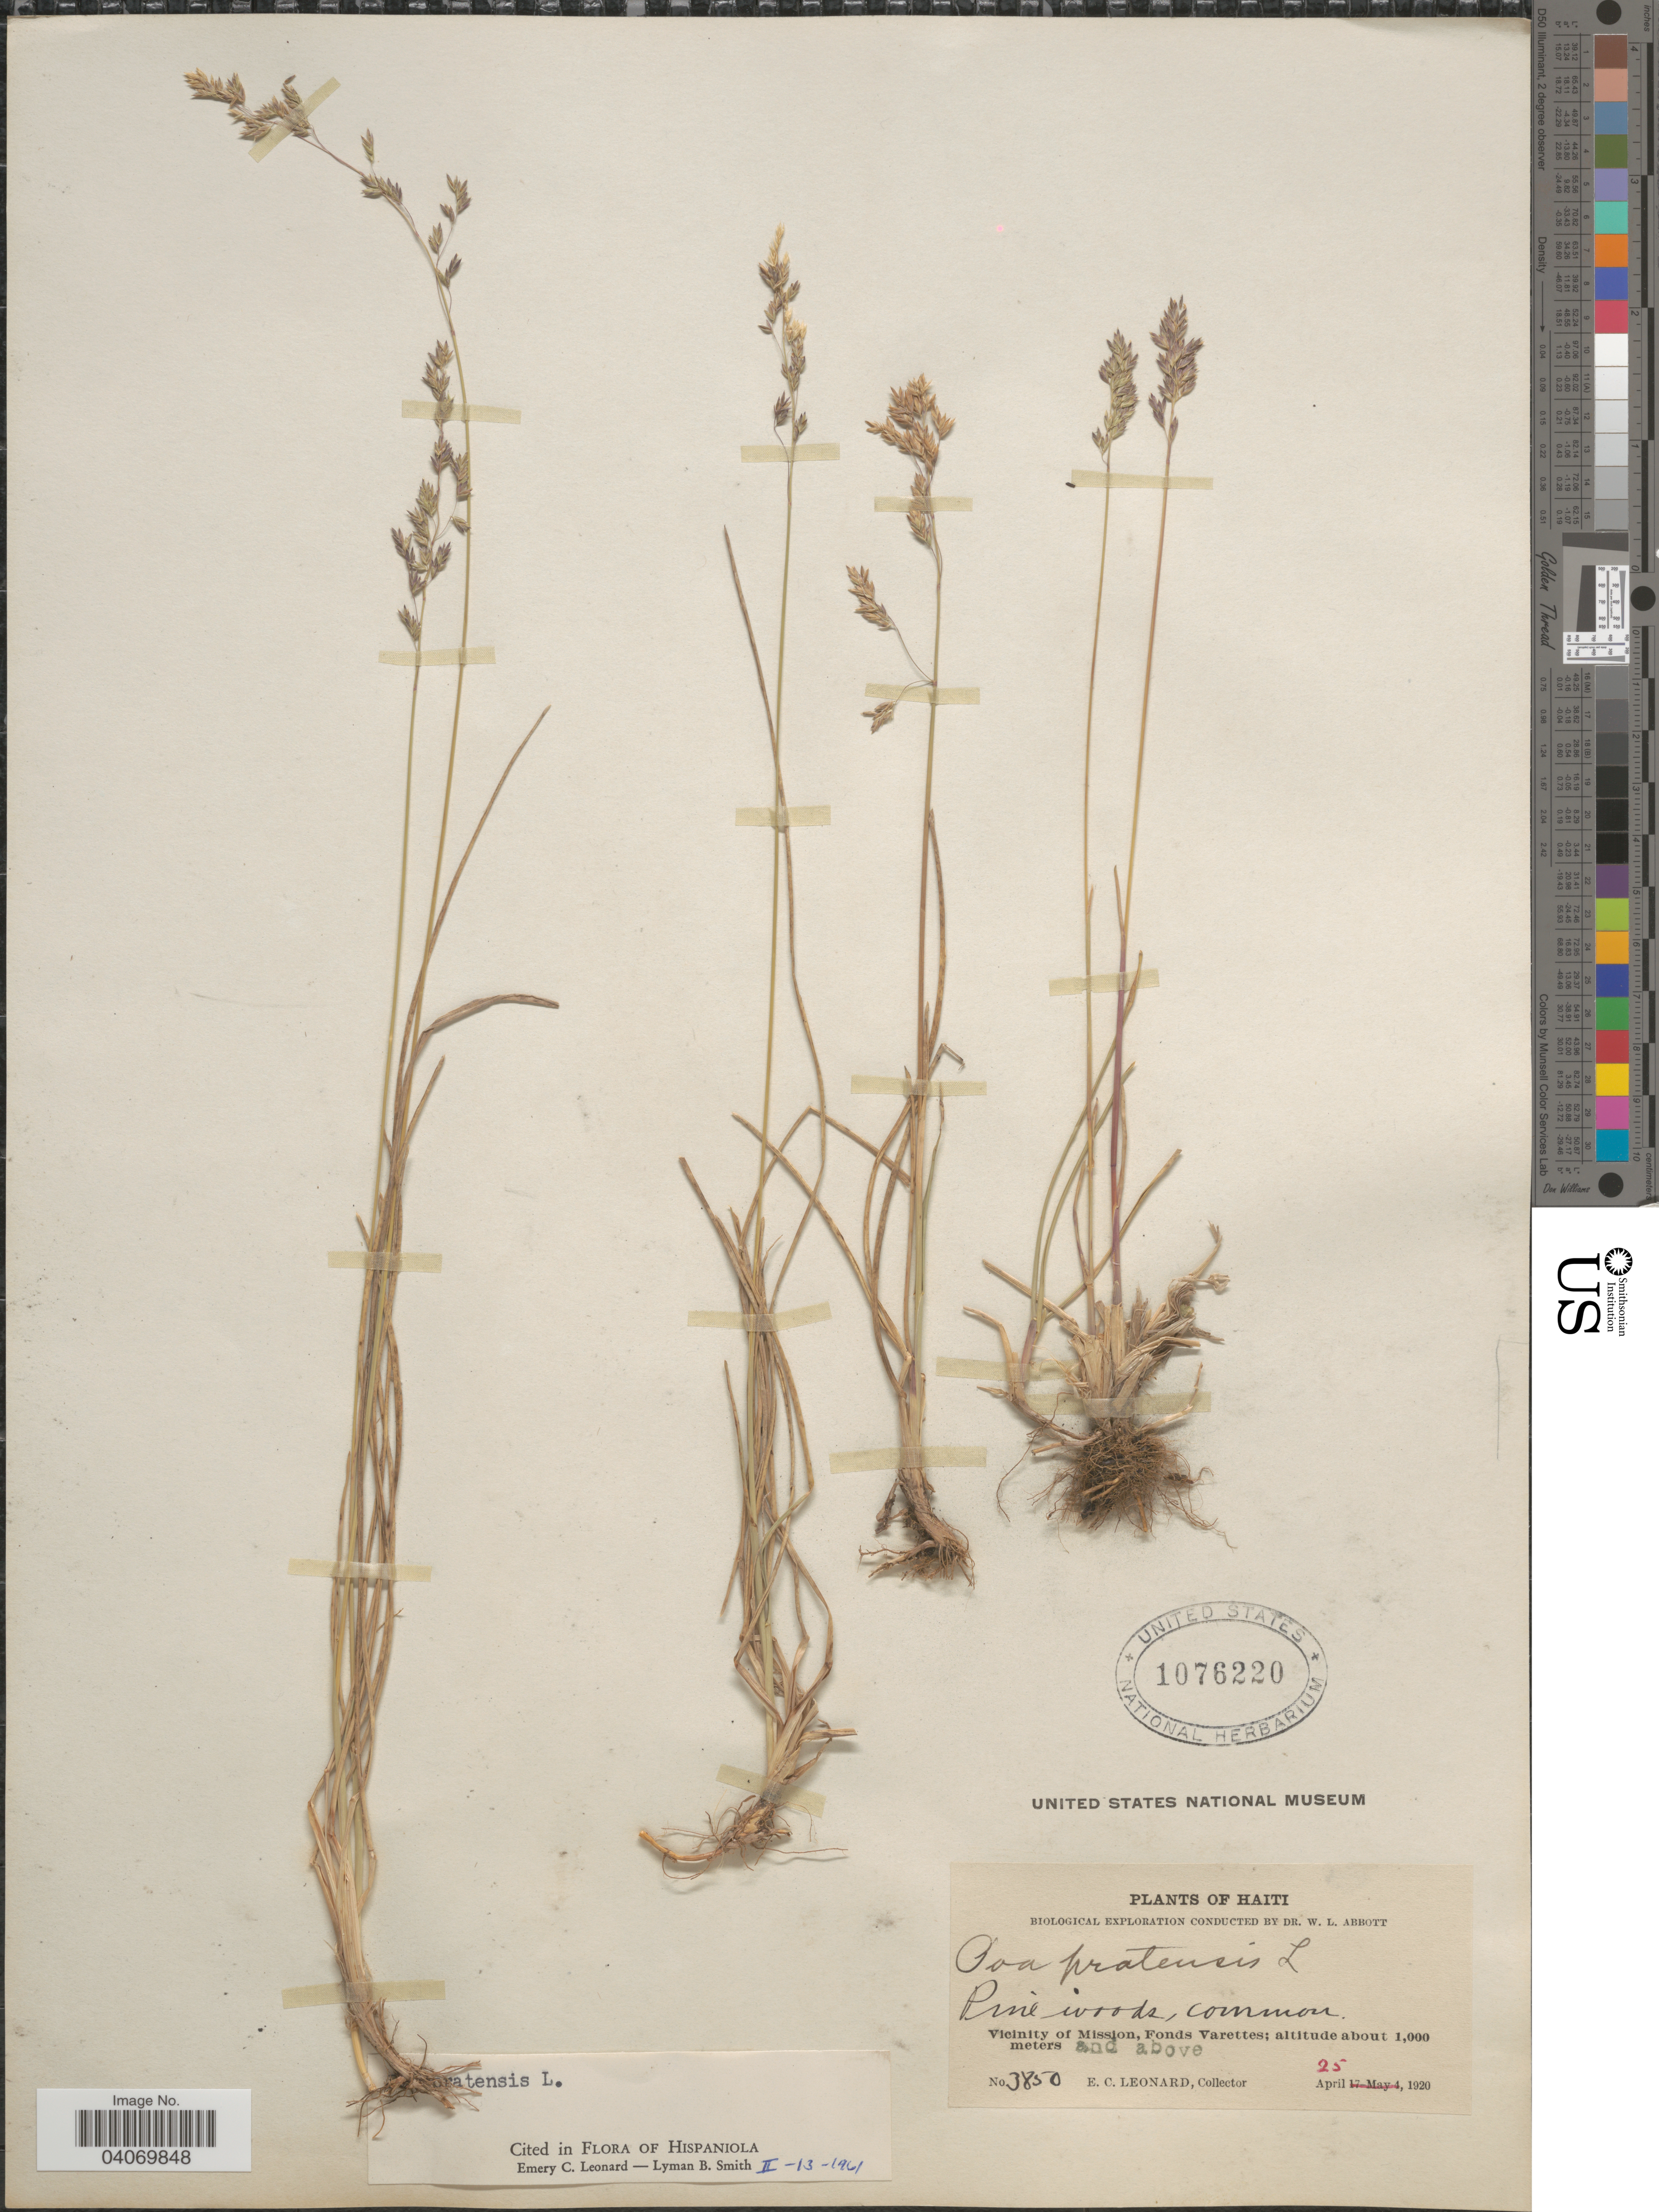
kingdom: Plantae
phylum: Tracheophyta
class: Liliopsida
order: Poales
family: Poaceae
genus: Poa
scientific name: Poa pratensis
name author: L.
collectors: E. C. Leonard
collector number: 3850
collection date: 1920-04-25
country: Haiti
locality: Biological Exploration. Vicinity of Mission, Fonds Varettes.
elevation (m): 1000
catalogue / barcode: US 1076220